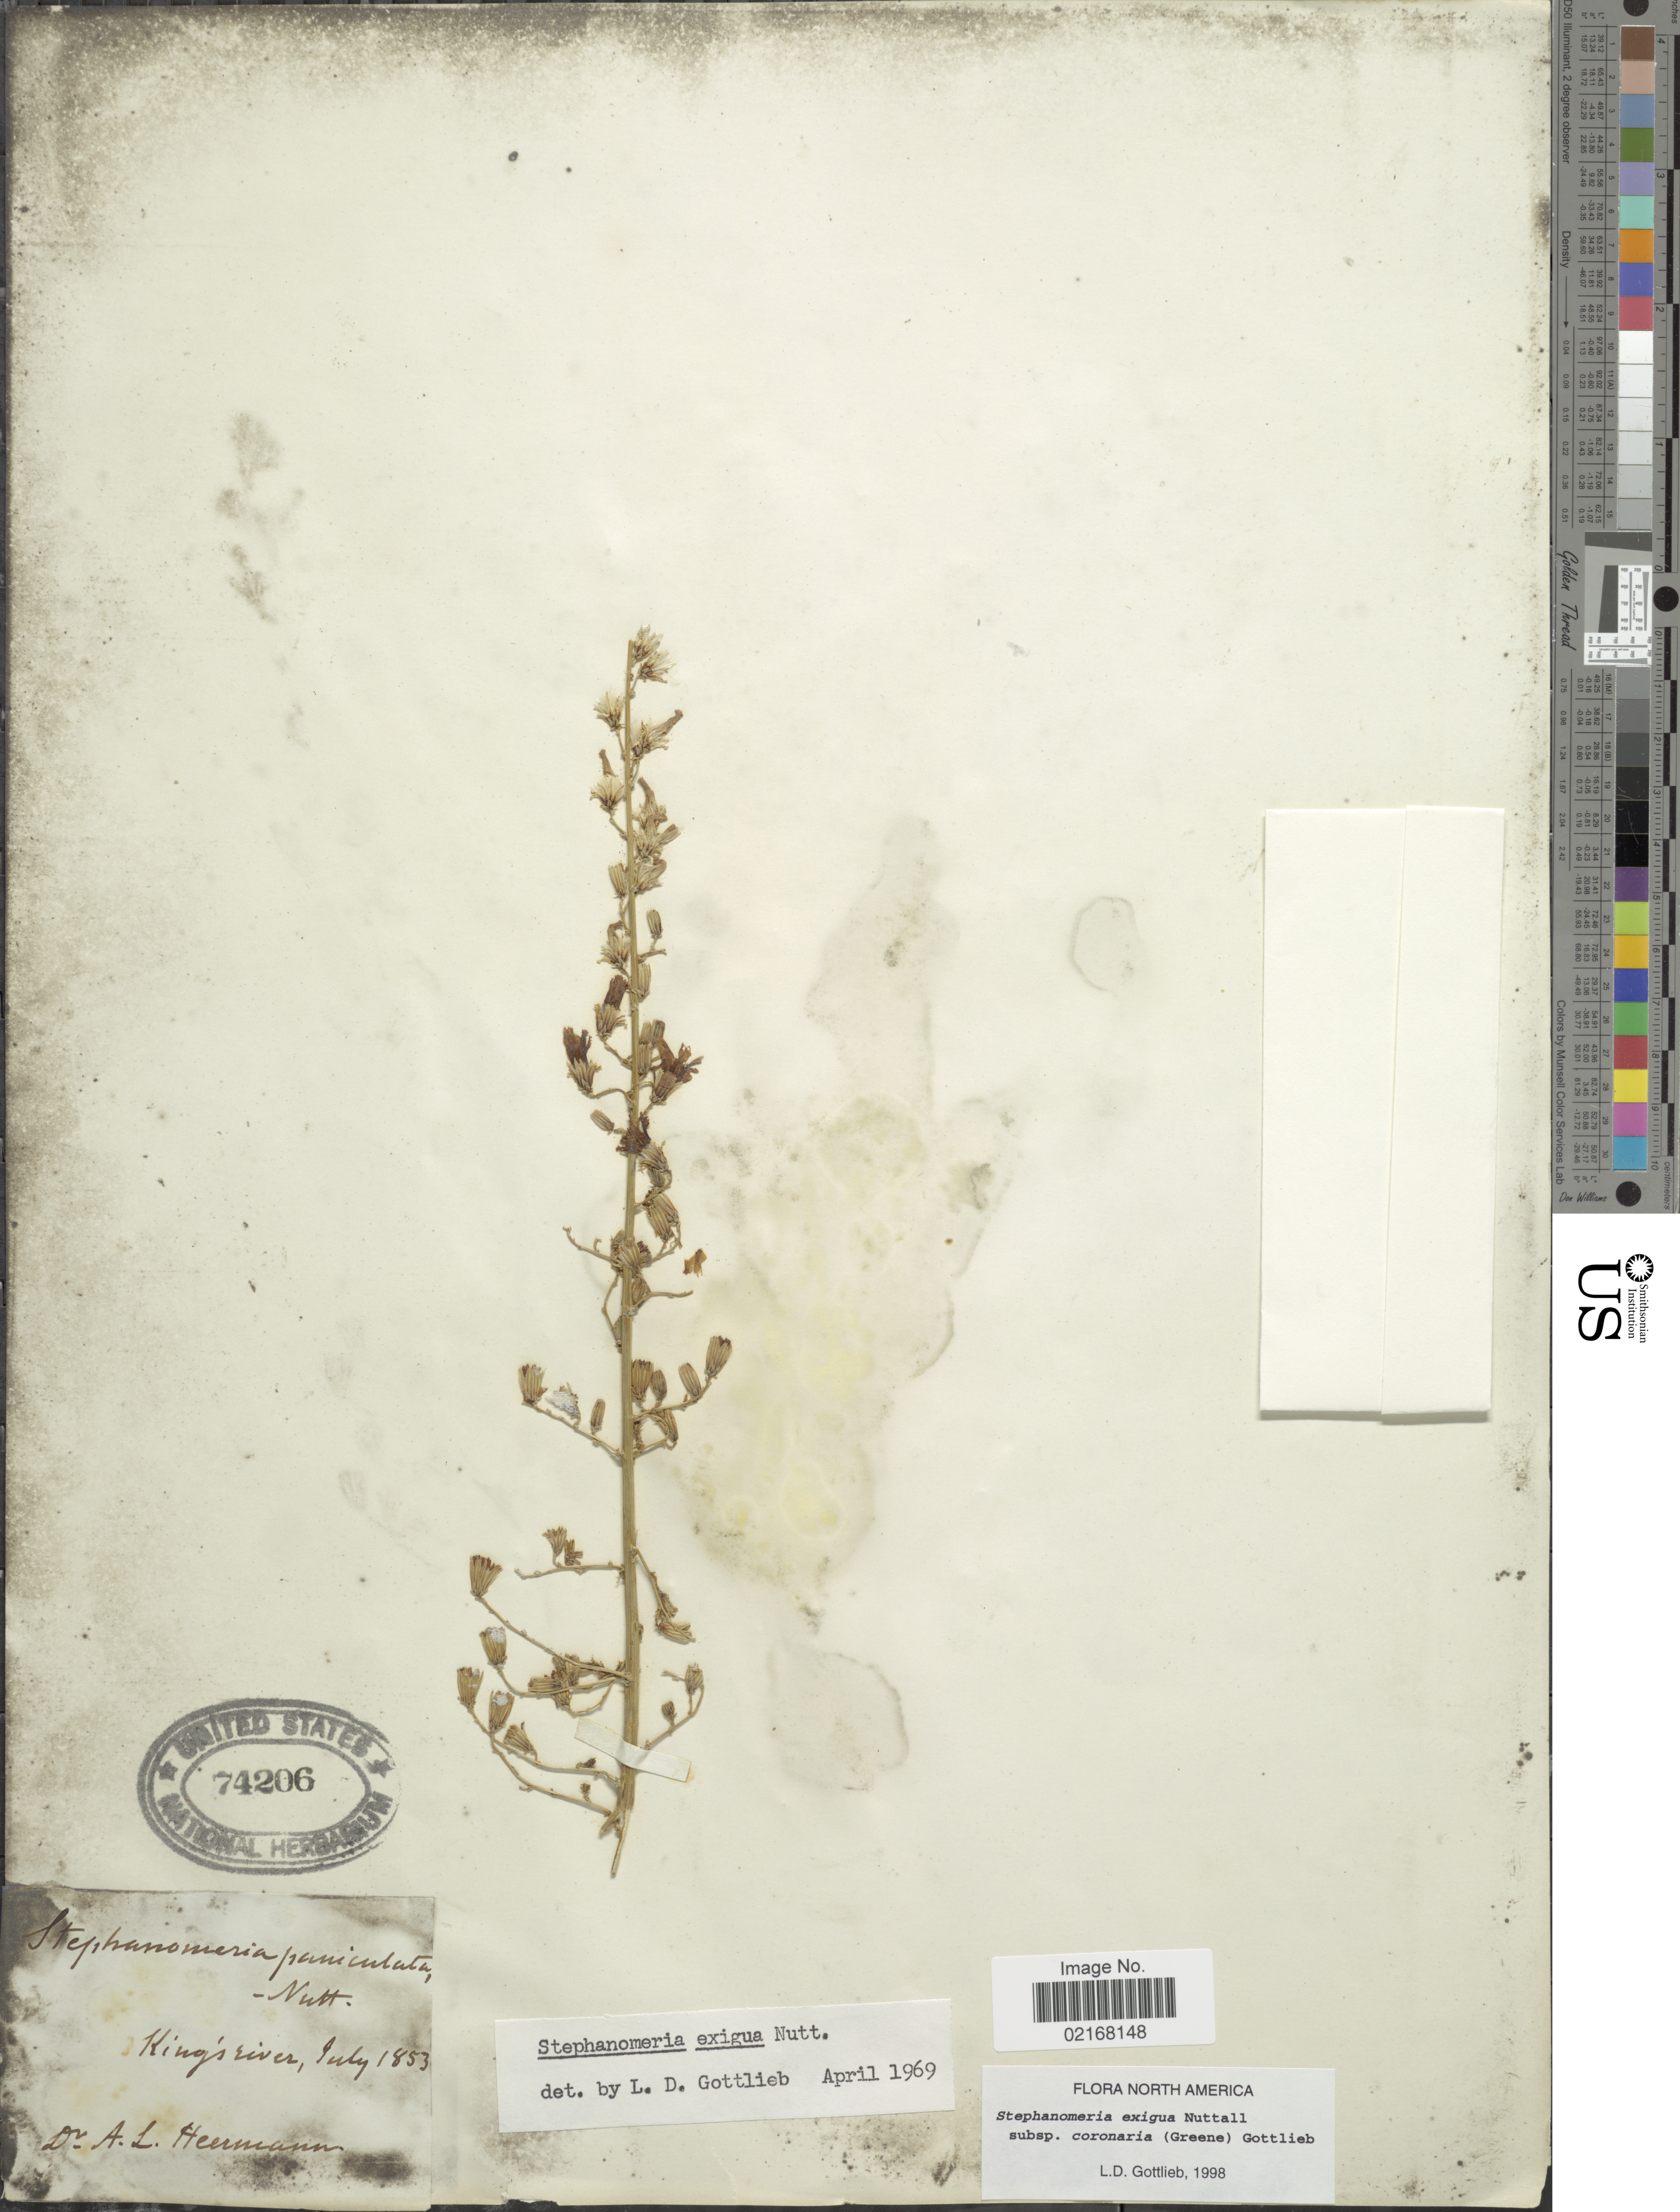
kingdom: Plantae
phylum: Tracheophyta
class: Magnoliopsida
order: Asterales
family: Asteraceae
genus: Stephanomeria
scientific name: Stephanomeria exigua subsp. coronaria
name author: (Greene) Gottlieb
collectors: A. Heermann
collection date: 1853-07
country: United States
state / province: California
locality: King's river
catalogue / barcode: US 74206